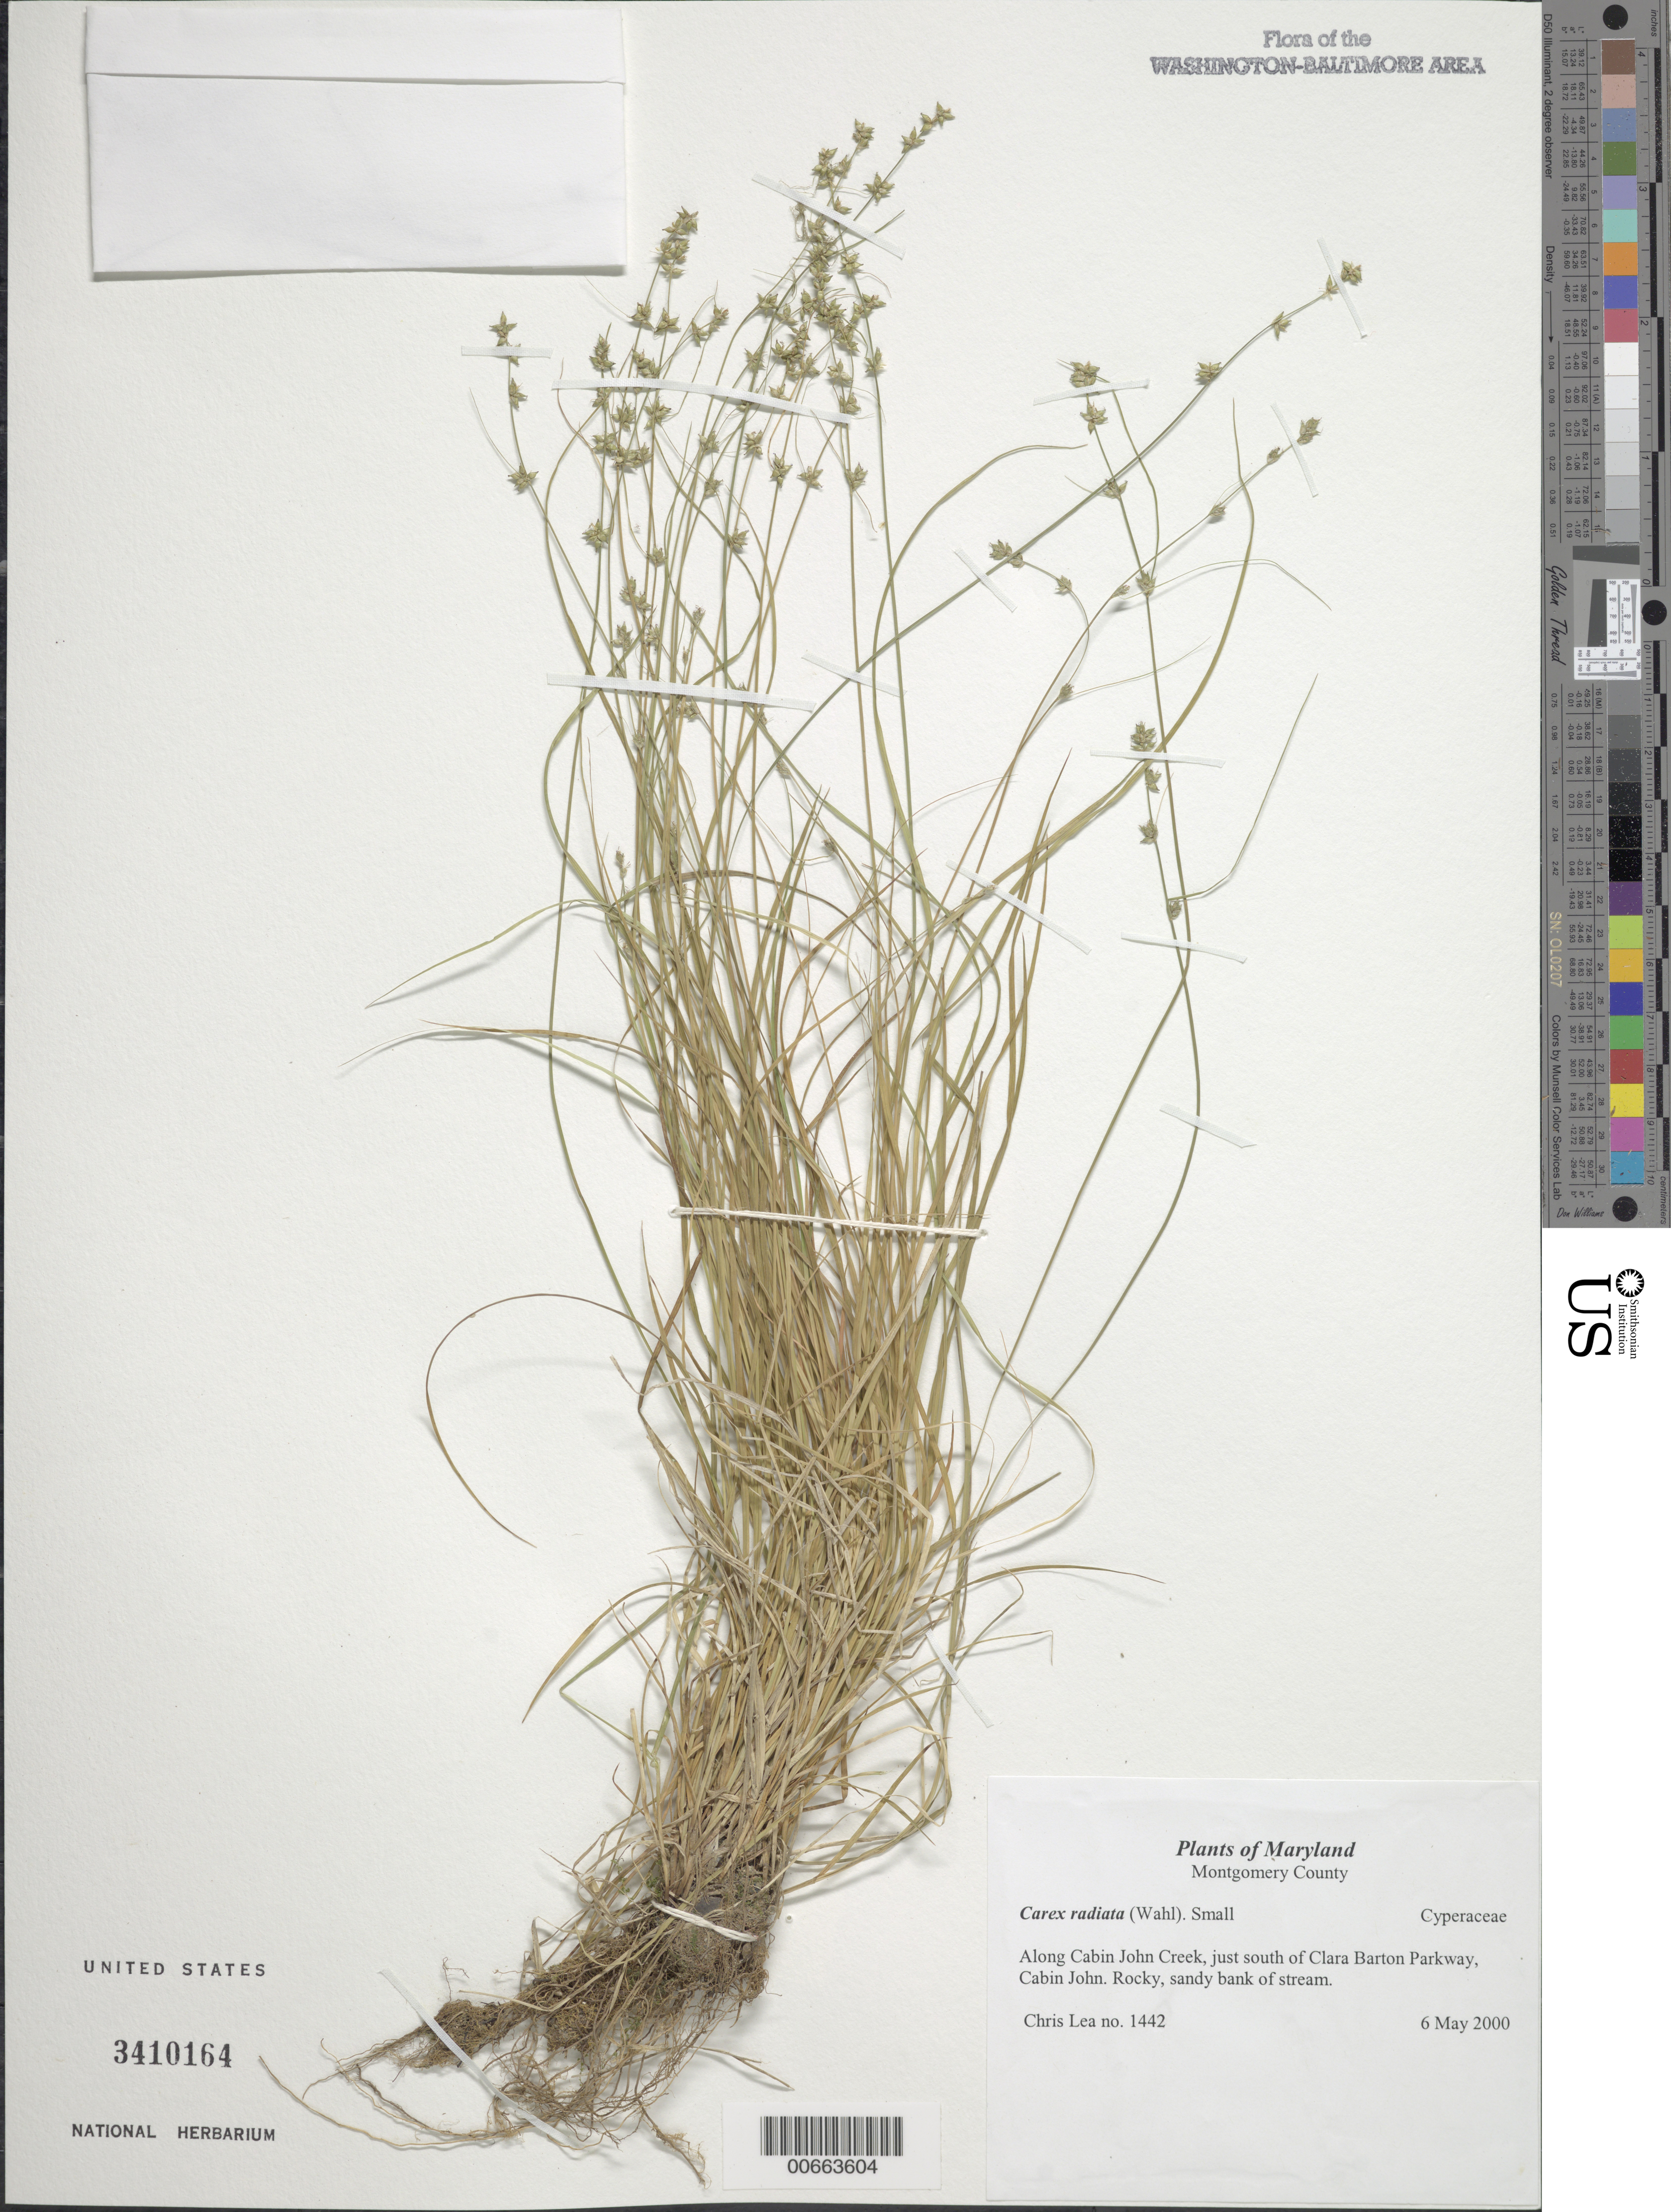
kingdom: Plantae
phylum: Tracheophyta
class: Liliopsida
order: Poales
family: Cyperaceae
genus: Carex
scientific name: Carex radiata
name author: (Wahlenb.) Small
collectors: C. Lea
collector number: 1442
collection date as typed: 06 May 2000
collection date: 2000-05-06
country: United States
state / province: Maryland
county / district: Montgomery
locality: Along Cabin John Creek, just south of Clara Barton Parkway, Cabin John.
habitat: Rocky, sandy bank of stream.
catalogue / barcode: US 3410164